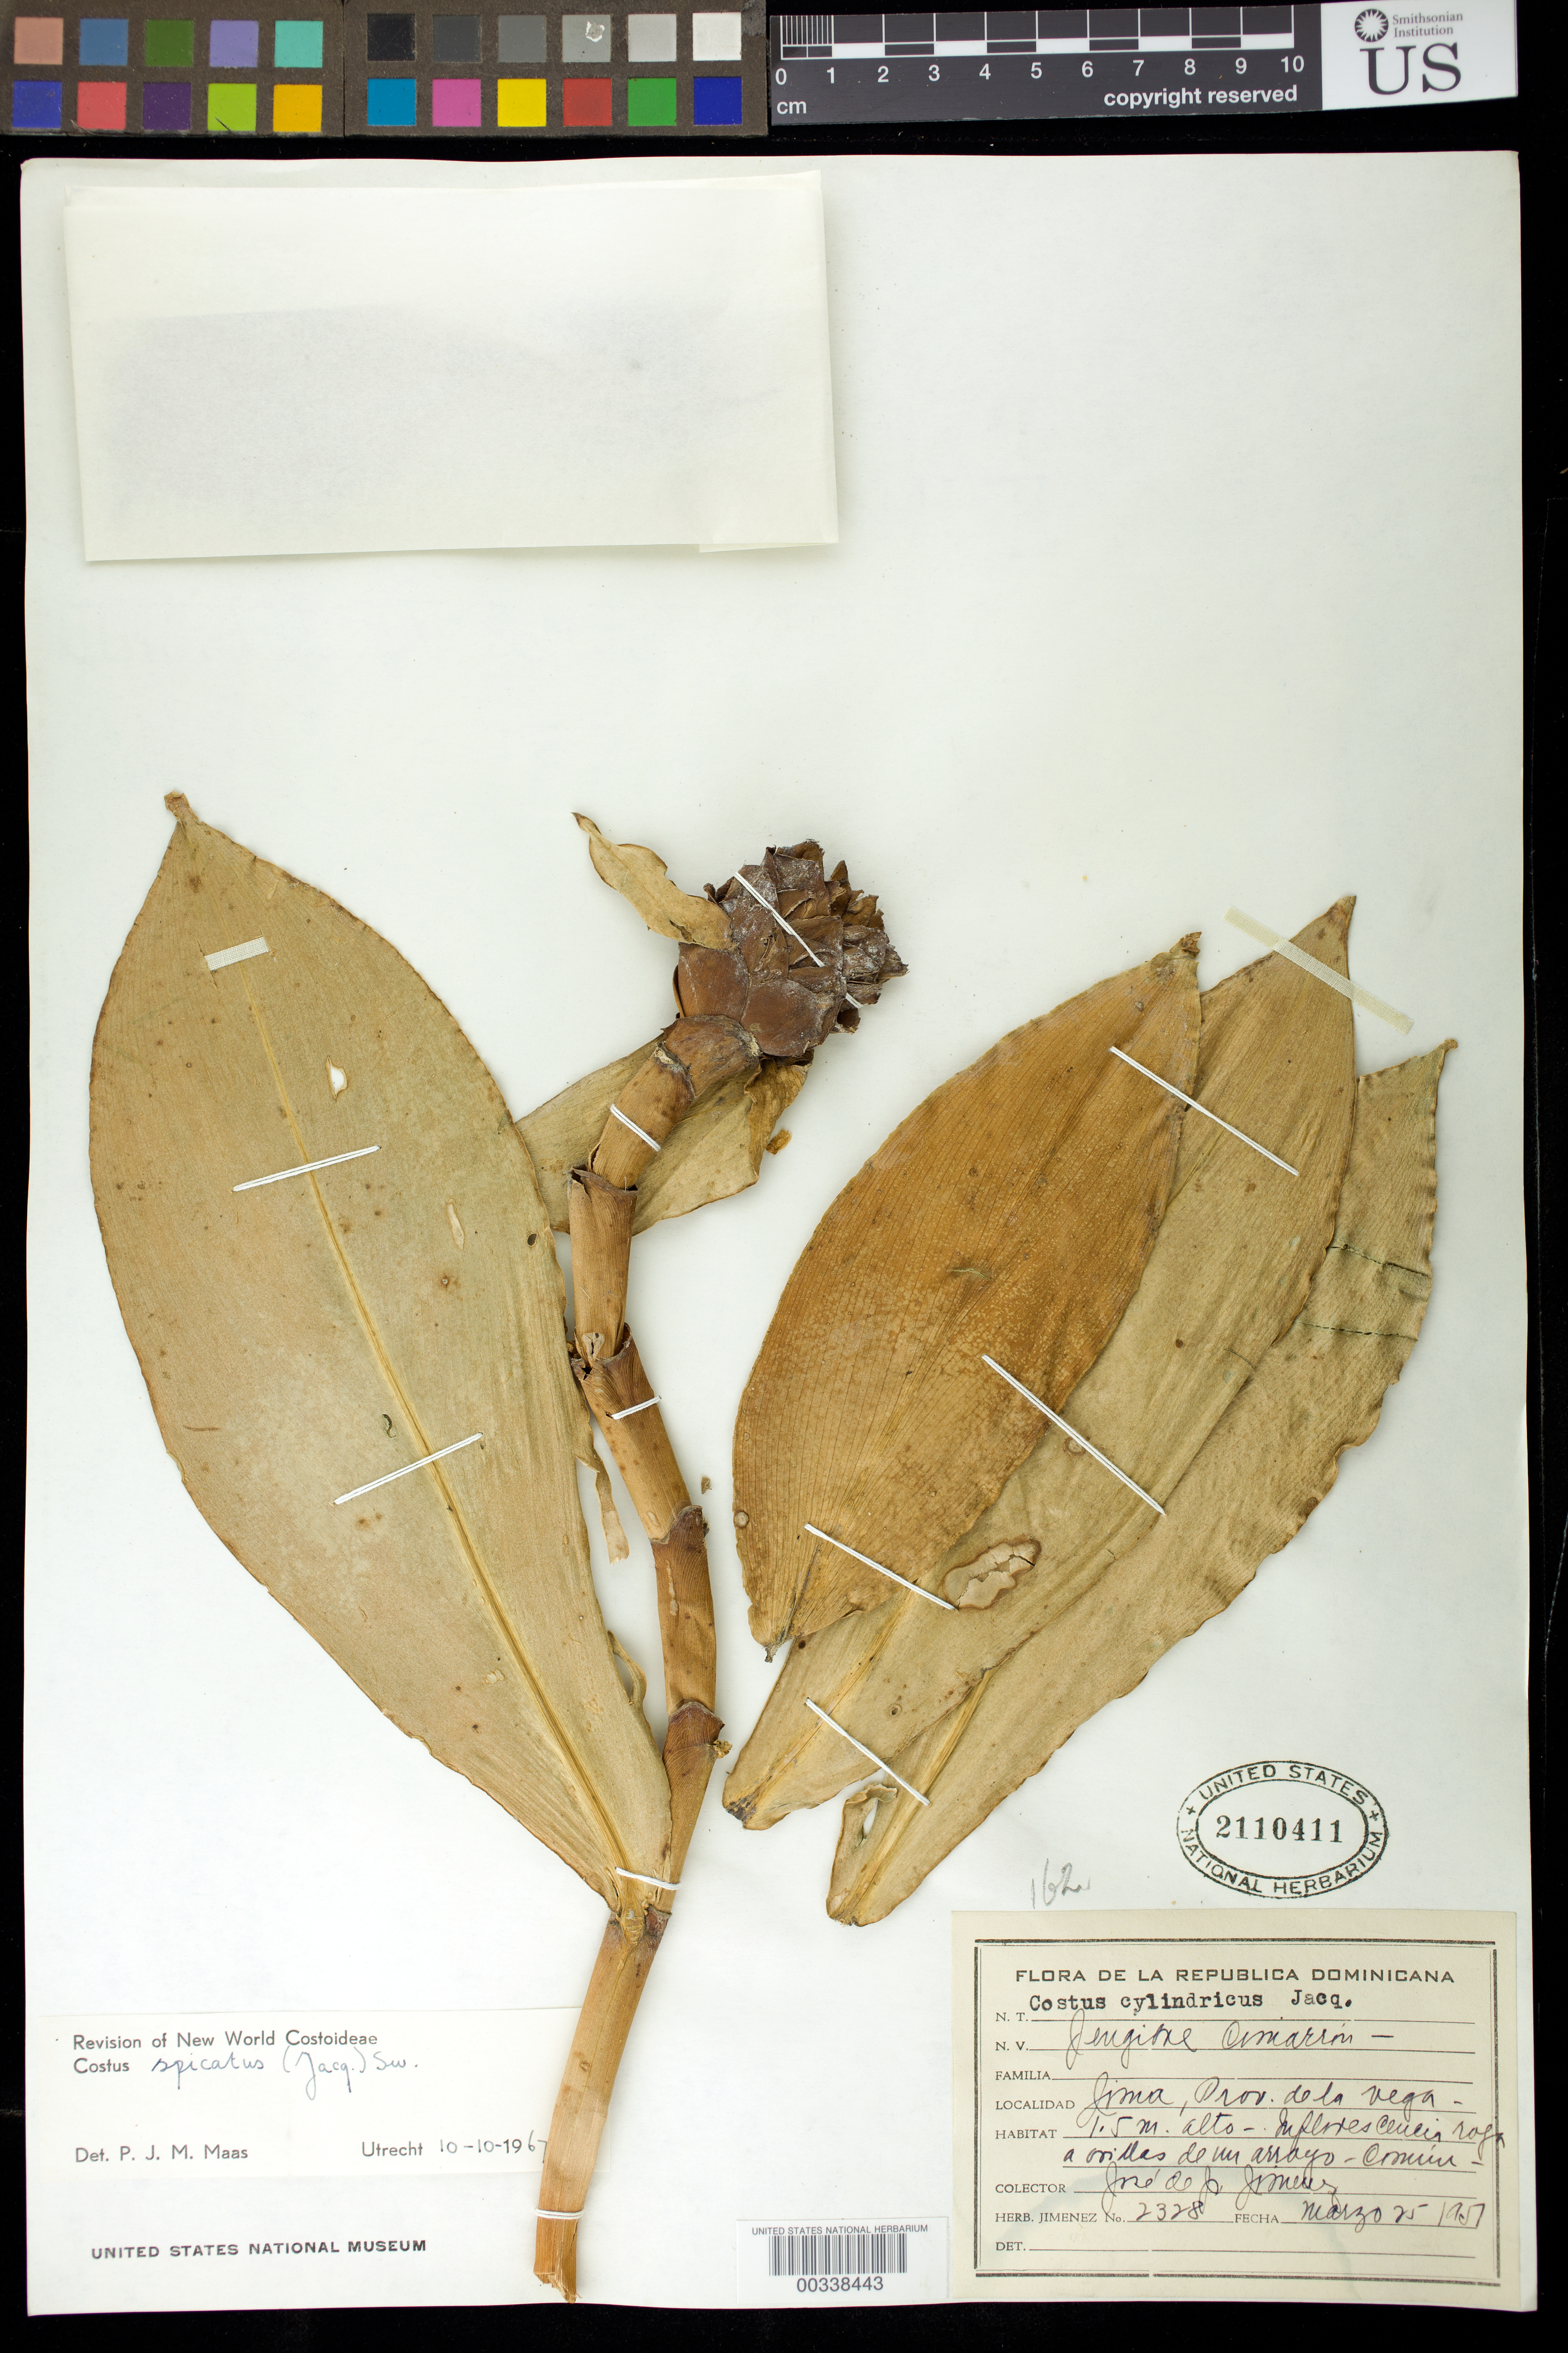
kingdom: Plantae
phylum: Tracheophyta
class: Liliopsida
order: Zingiberales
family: Costaceae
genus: Costus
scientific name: Costus spicatus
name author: (Jacq.) Sw.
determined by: Maas, Paul J. M.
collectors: J. J. Jiménez Almonte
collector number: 2328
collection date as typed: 25 Mar 1951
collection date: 1951-03-25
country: Dominican Republic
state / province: La Vega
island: Hispaniola Island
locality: Jima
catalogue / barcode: US 2110411